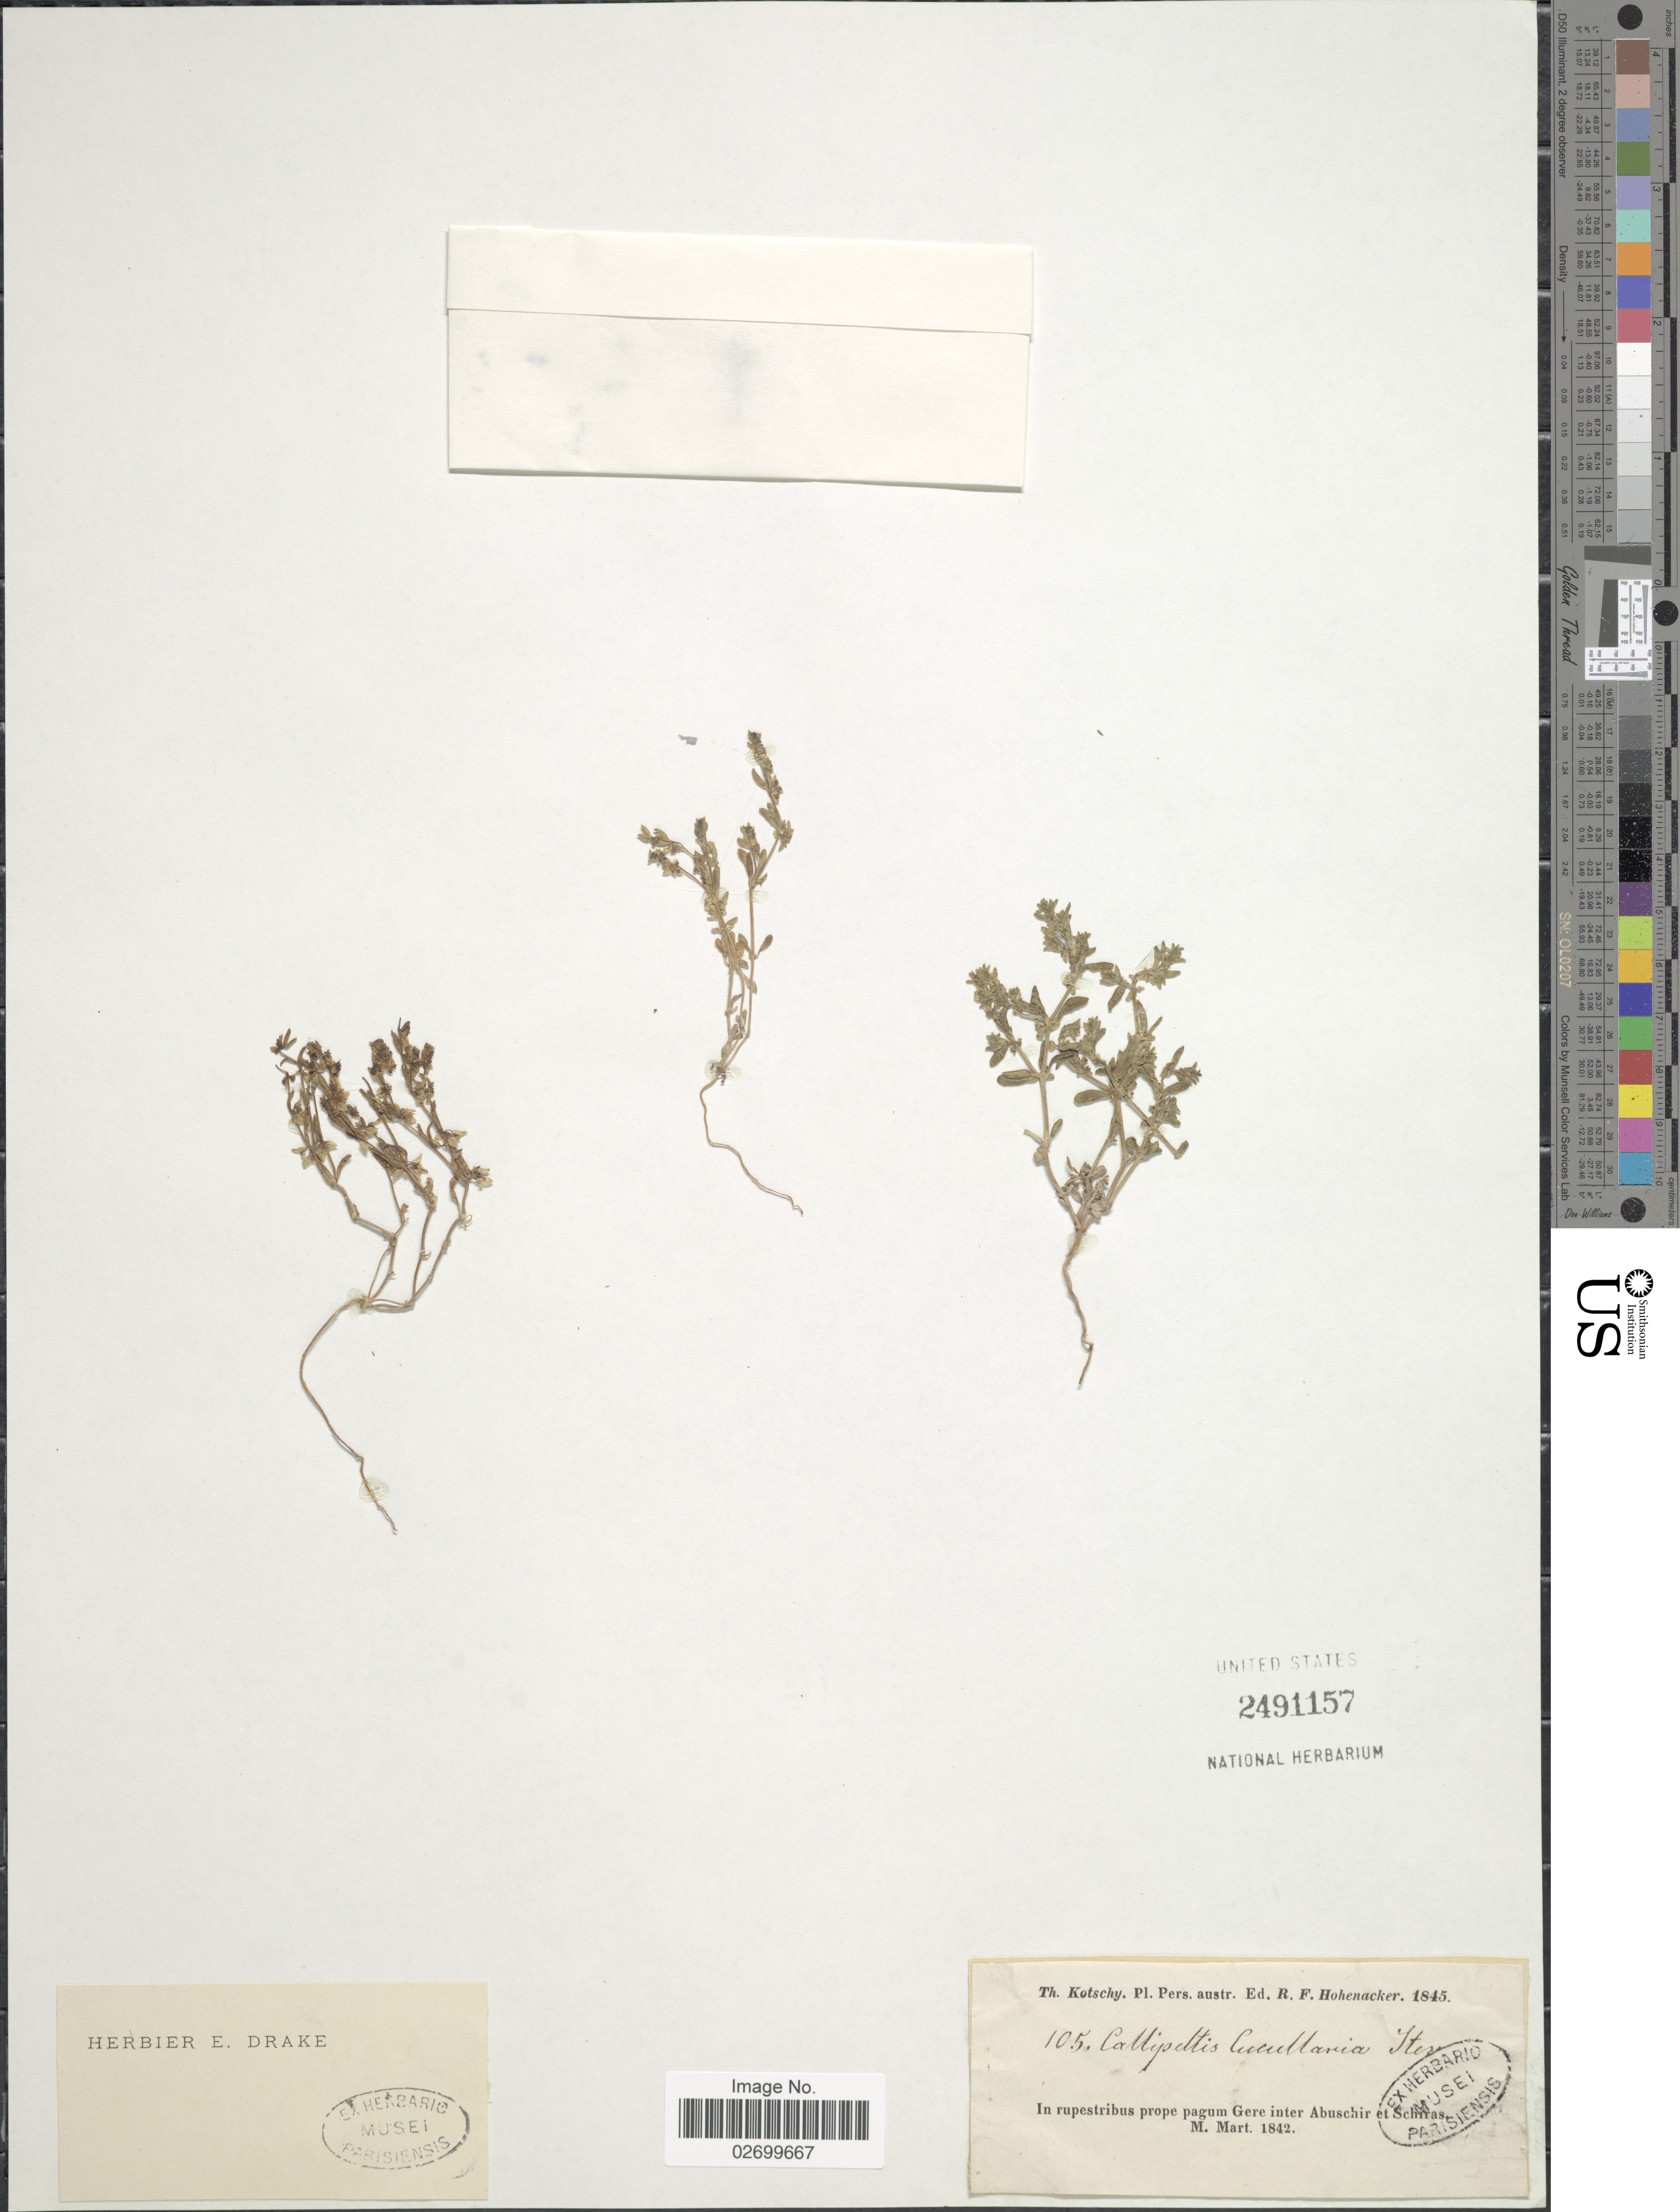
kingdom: Plantae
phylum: Tracheophyta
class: Magnoliopsida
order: Gentianales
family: Rubiaceae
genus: Callipeltis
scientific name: Callipeltis cucullaris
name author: (L.) DC.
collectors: K. G. Kotschy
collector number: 105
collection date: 1842-03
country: Iran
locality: Pers. austr. In rupestribus prope pagum Gere inter Abuschir et Schiras.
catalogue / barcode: US 2491157